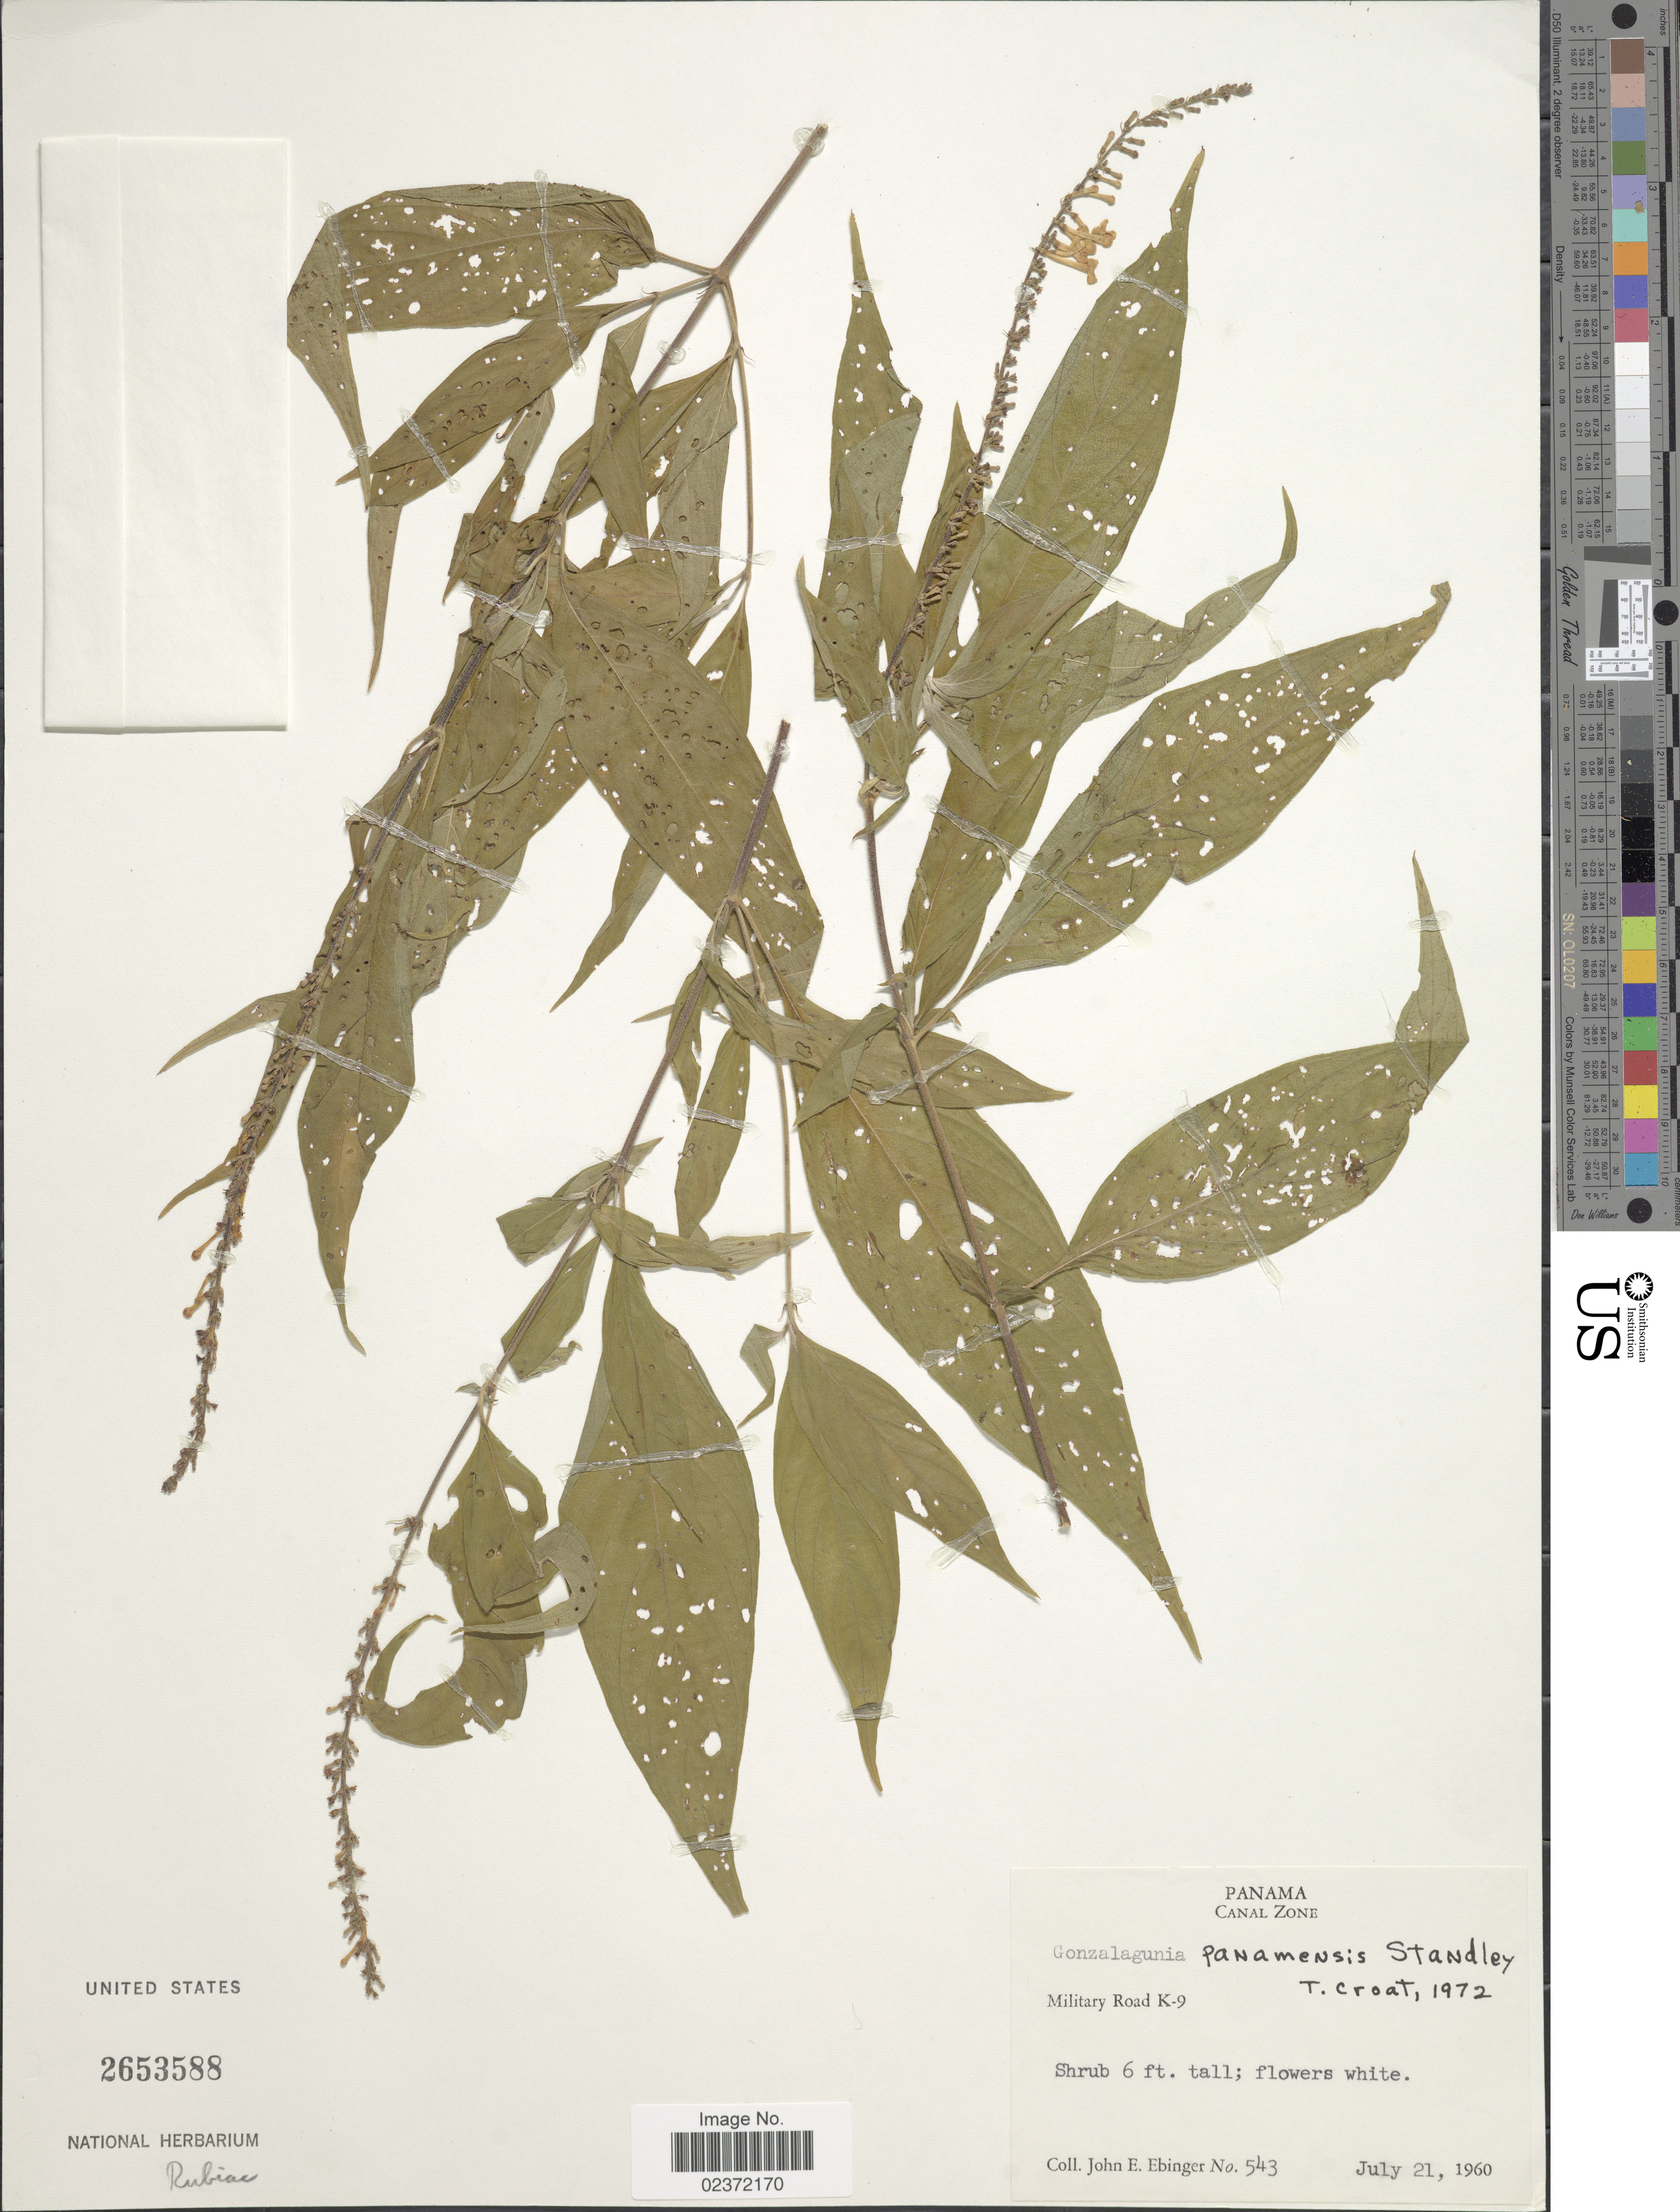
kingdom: Plantae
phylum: Tracheophyta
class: Magnoliopsida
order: Gentianales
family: Rubiaceae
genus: Gonzalagunia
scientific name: Gonzalagunia panamensis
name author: (Cav.) K. Schum.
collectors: J. Ebinger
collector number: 543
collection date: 1960-07-21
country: Panama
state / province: Colón / Panamá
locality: Canal Zone, Military Road K-9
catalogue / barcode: US 2653588